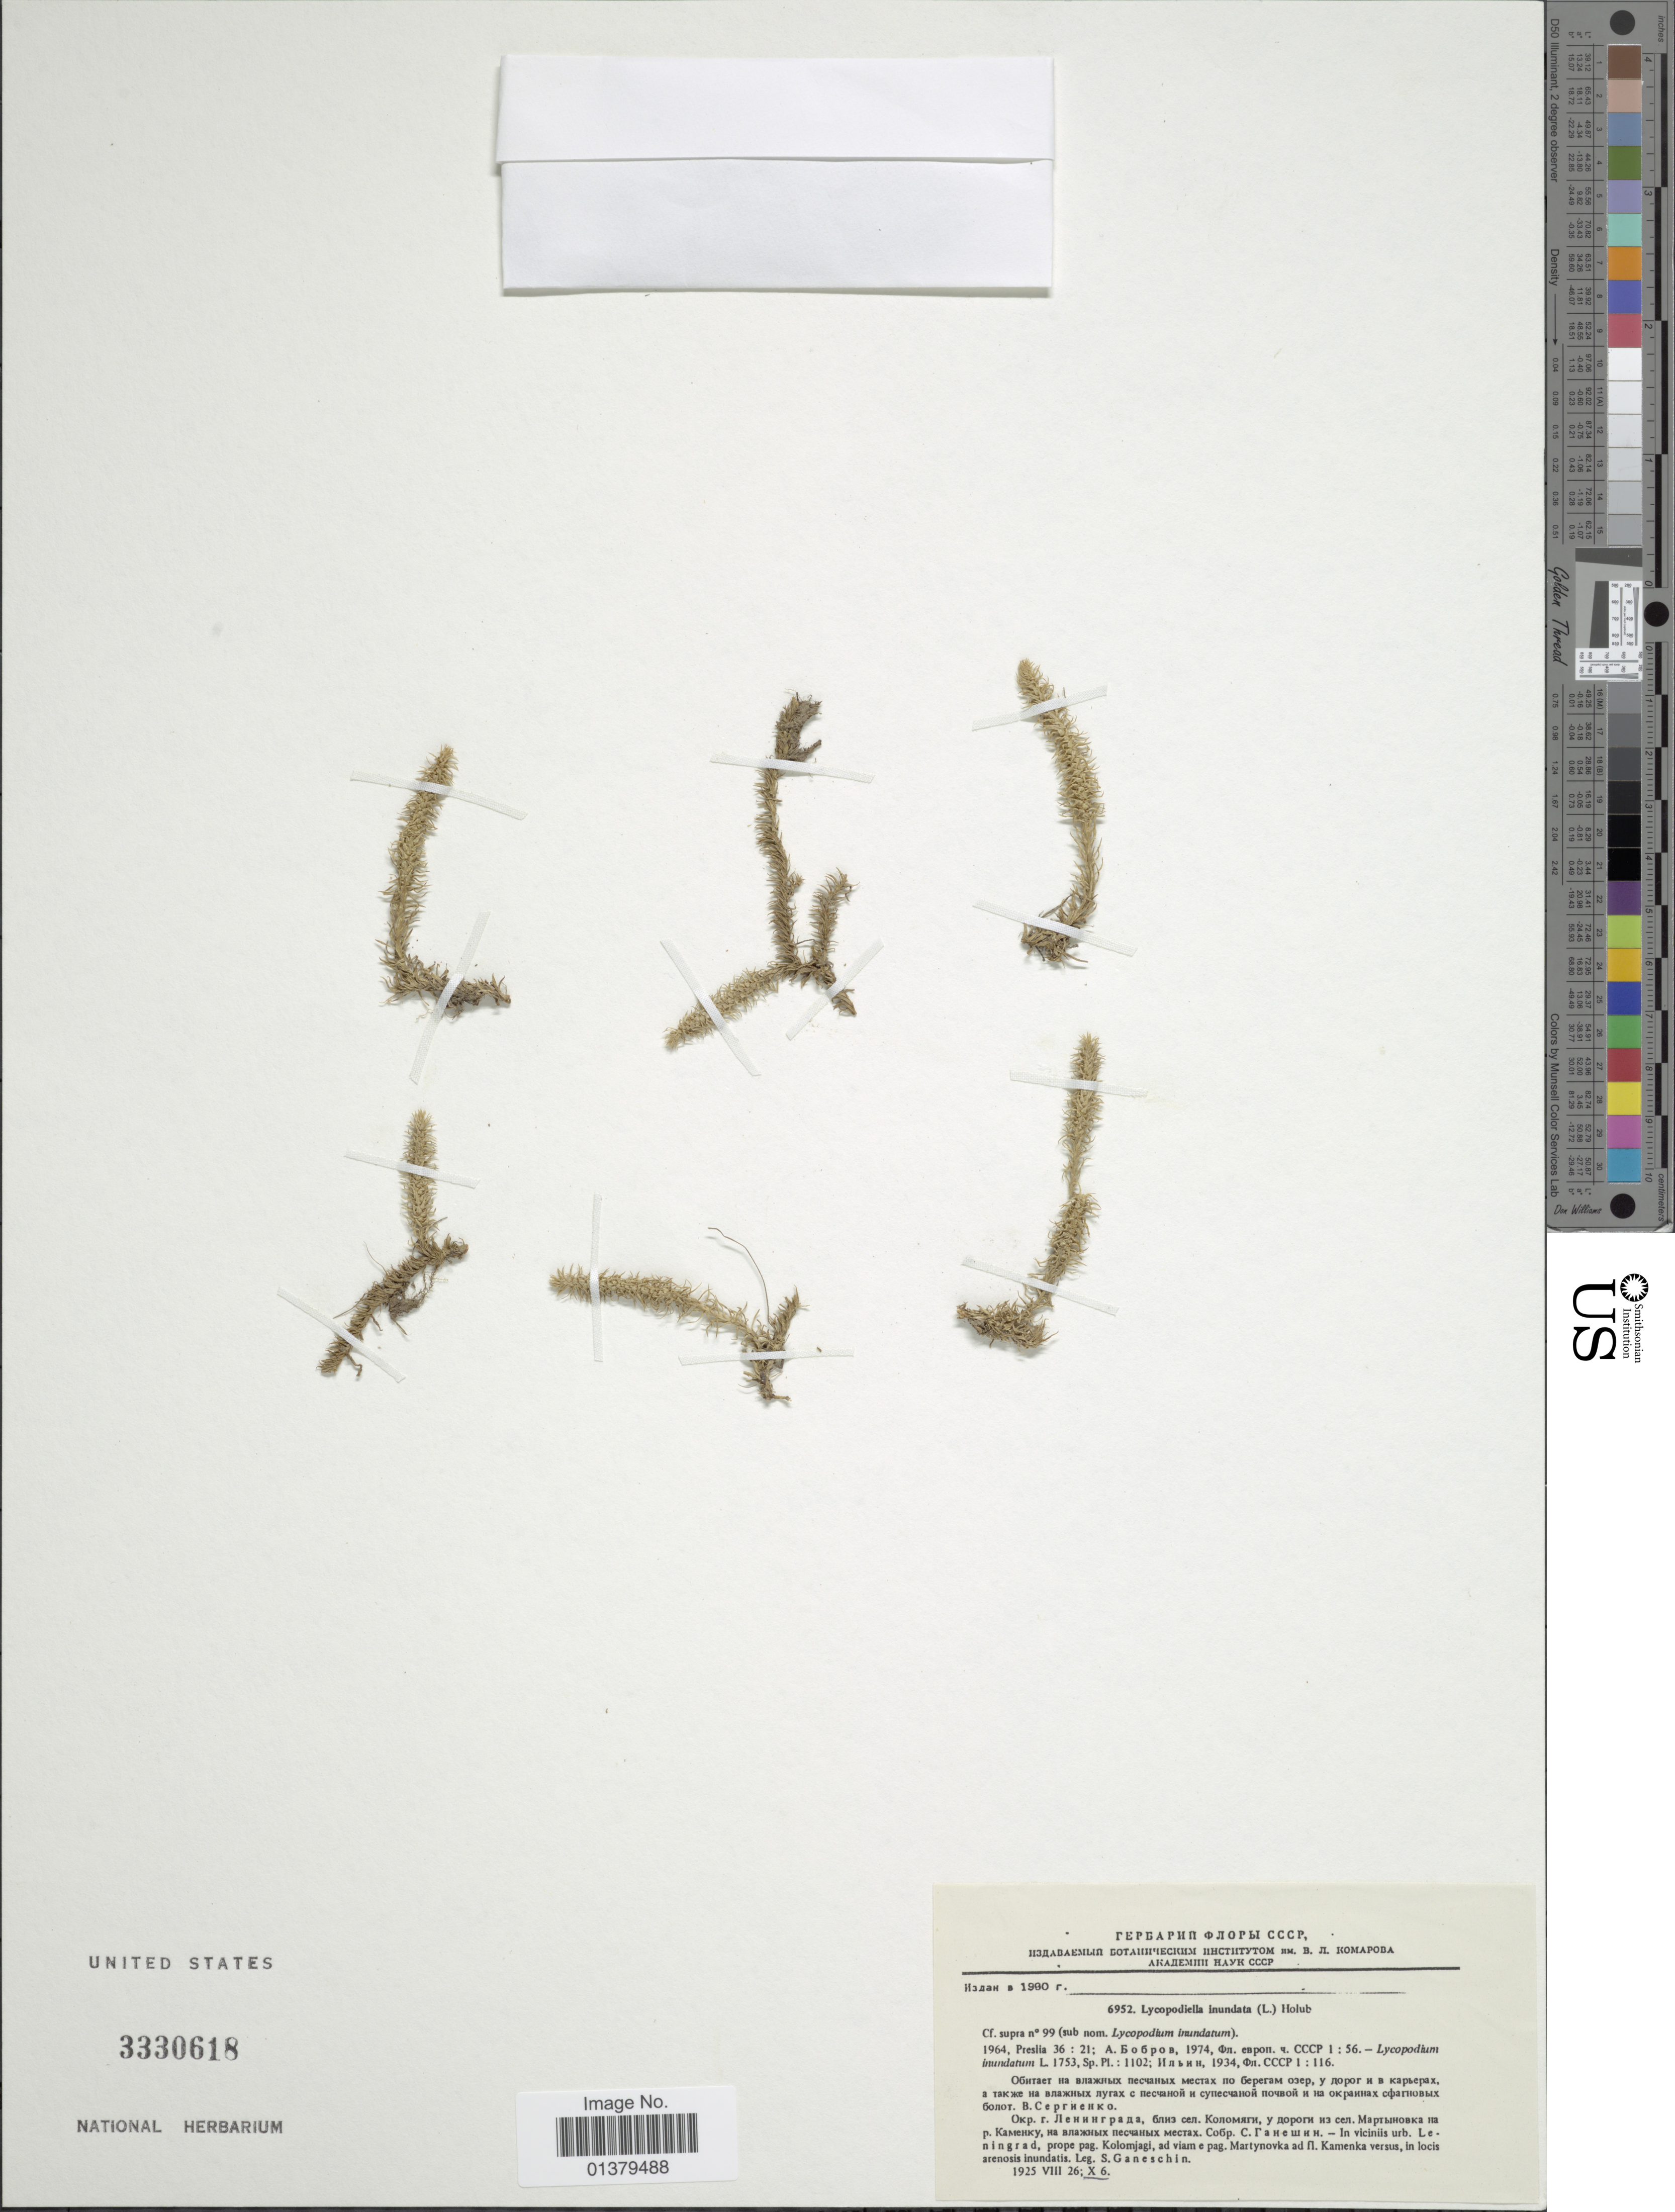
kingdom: Plantae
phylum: Tracheophyta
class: Lycopodiopsida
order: Lycopodiales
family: Lycopodiaceae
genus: Lycopodiella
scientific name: Lycopodiella inundata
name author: (L.) Holub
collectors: S. Ganeschin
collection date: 1925-10-06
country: Russian Federation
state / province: Leningrad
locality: Leningrad, prope pag. Kolomjagi, ad viam e pag Martynovka ad fl. Kamenka versus, in locis arenosis inundatis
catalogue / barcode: US 3330618